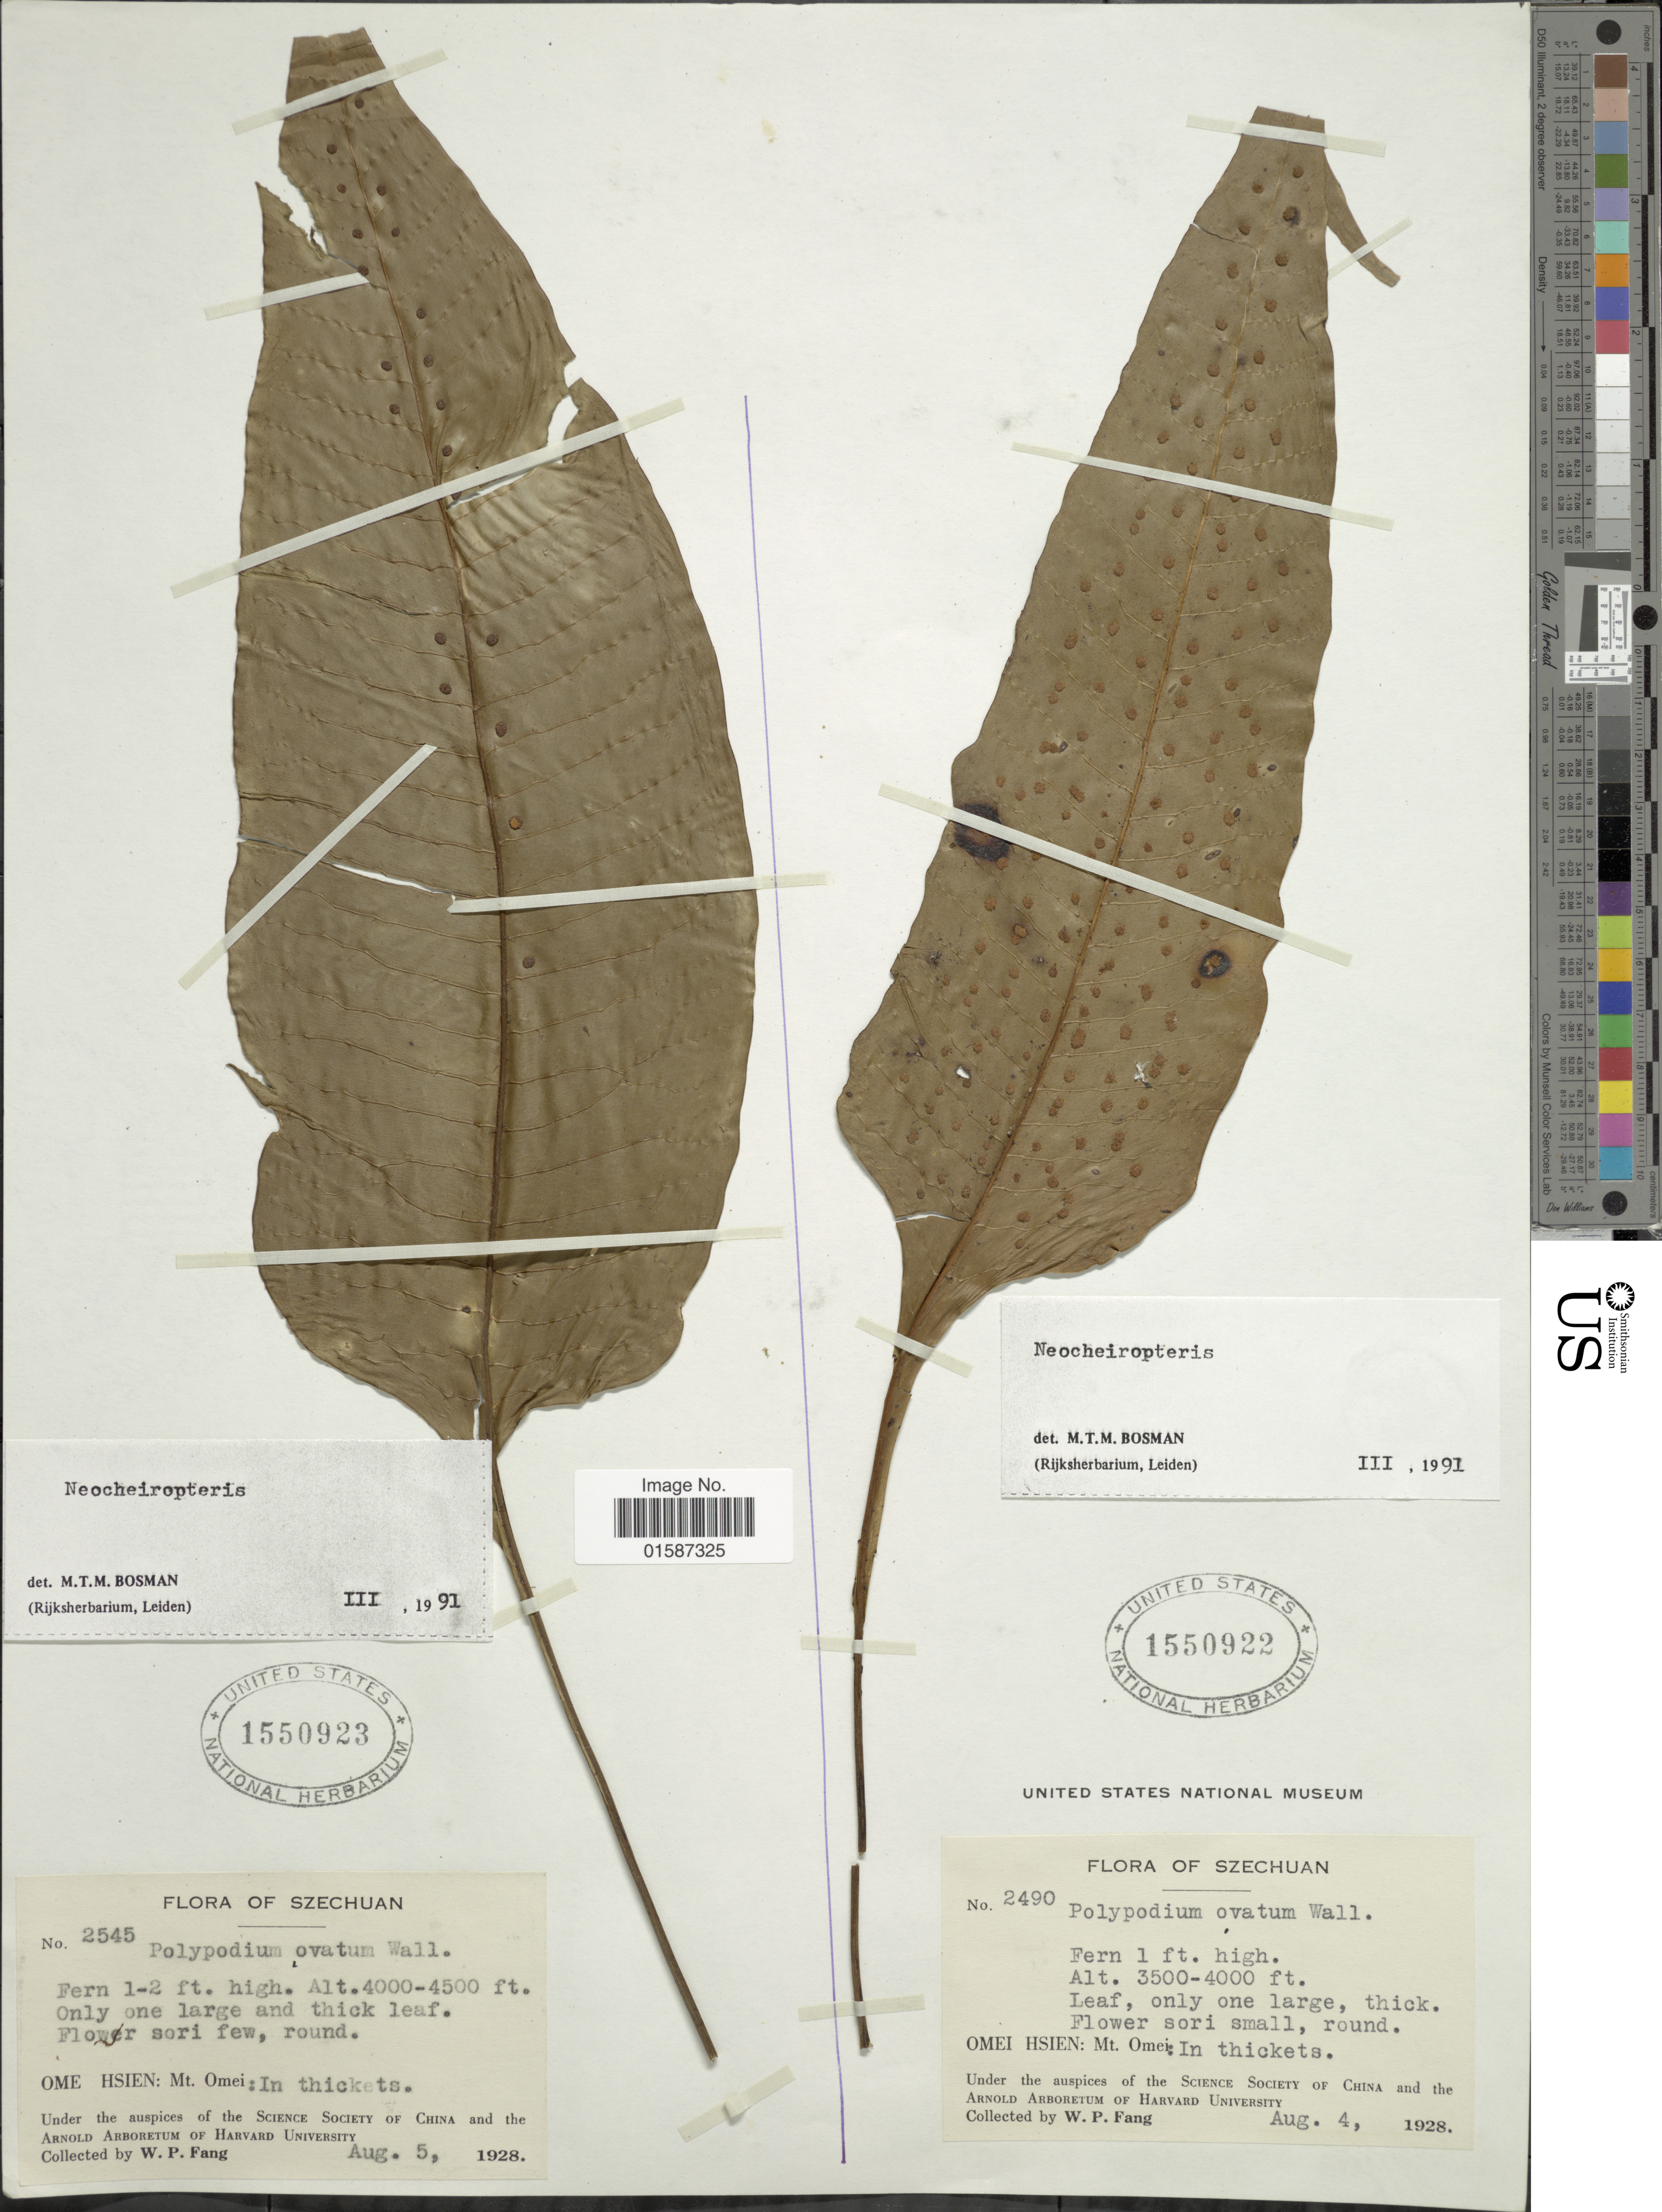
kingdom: Plantae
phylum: Tracheophyta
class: Polypodiopsida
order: Polypodiales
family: Polypodiaceae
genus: Neolepisorus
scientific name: Neolepisorus ovatus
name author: (Bedd.) Ching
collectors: W. P. Fang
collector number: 2545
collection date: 1928-08-05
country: China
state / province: Sichuan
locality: Szechuan, Omei Hsien: Mt. Omei : in thickets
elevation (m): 1219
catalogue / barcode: US 1550923